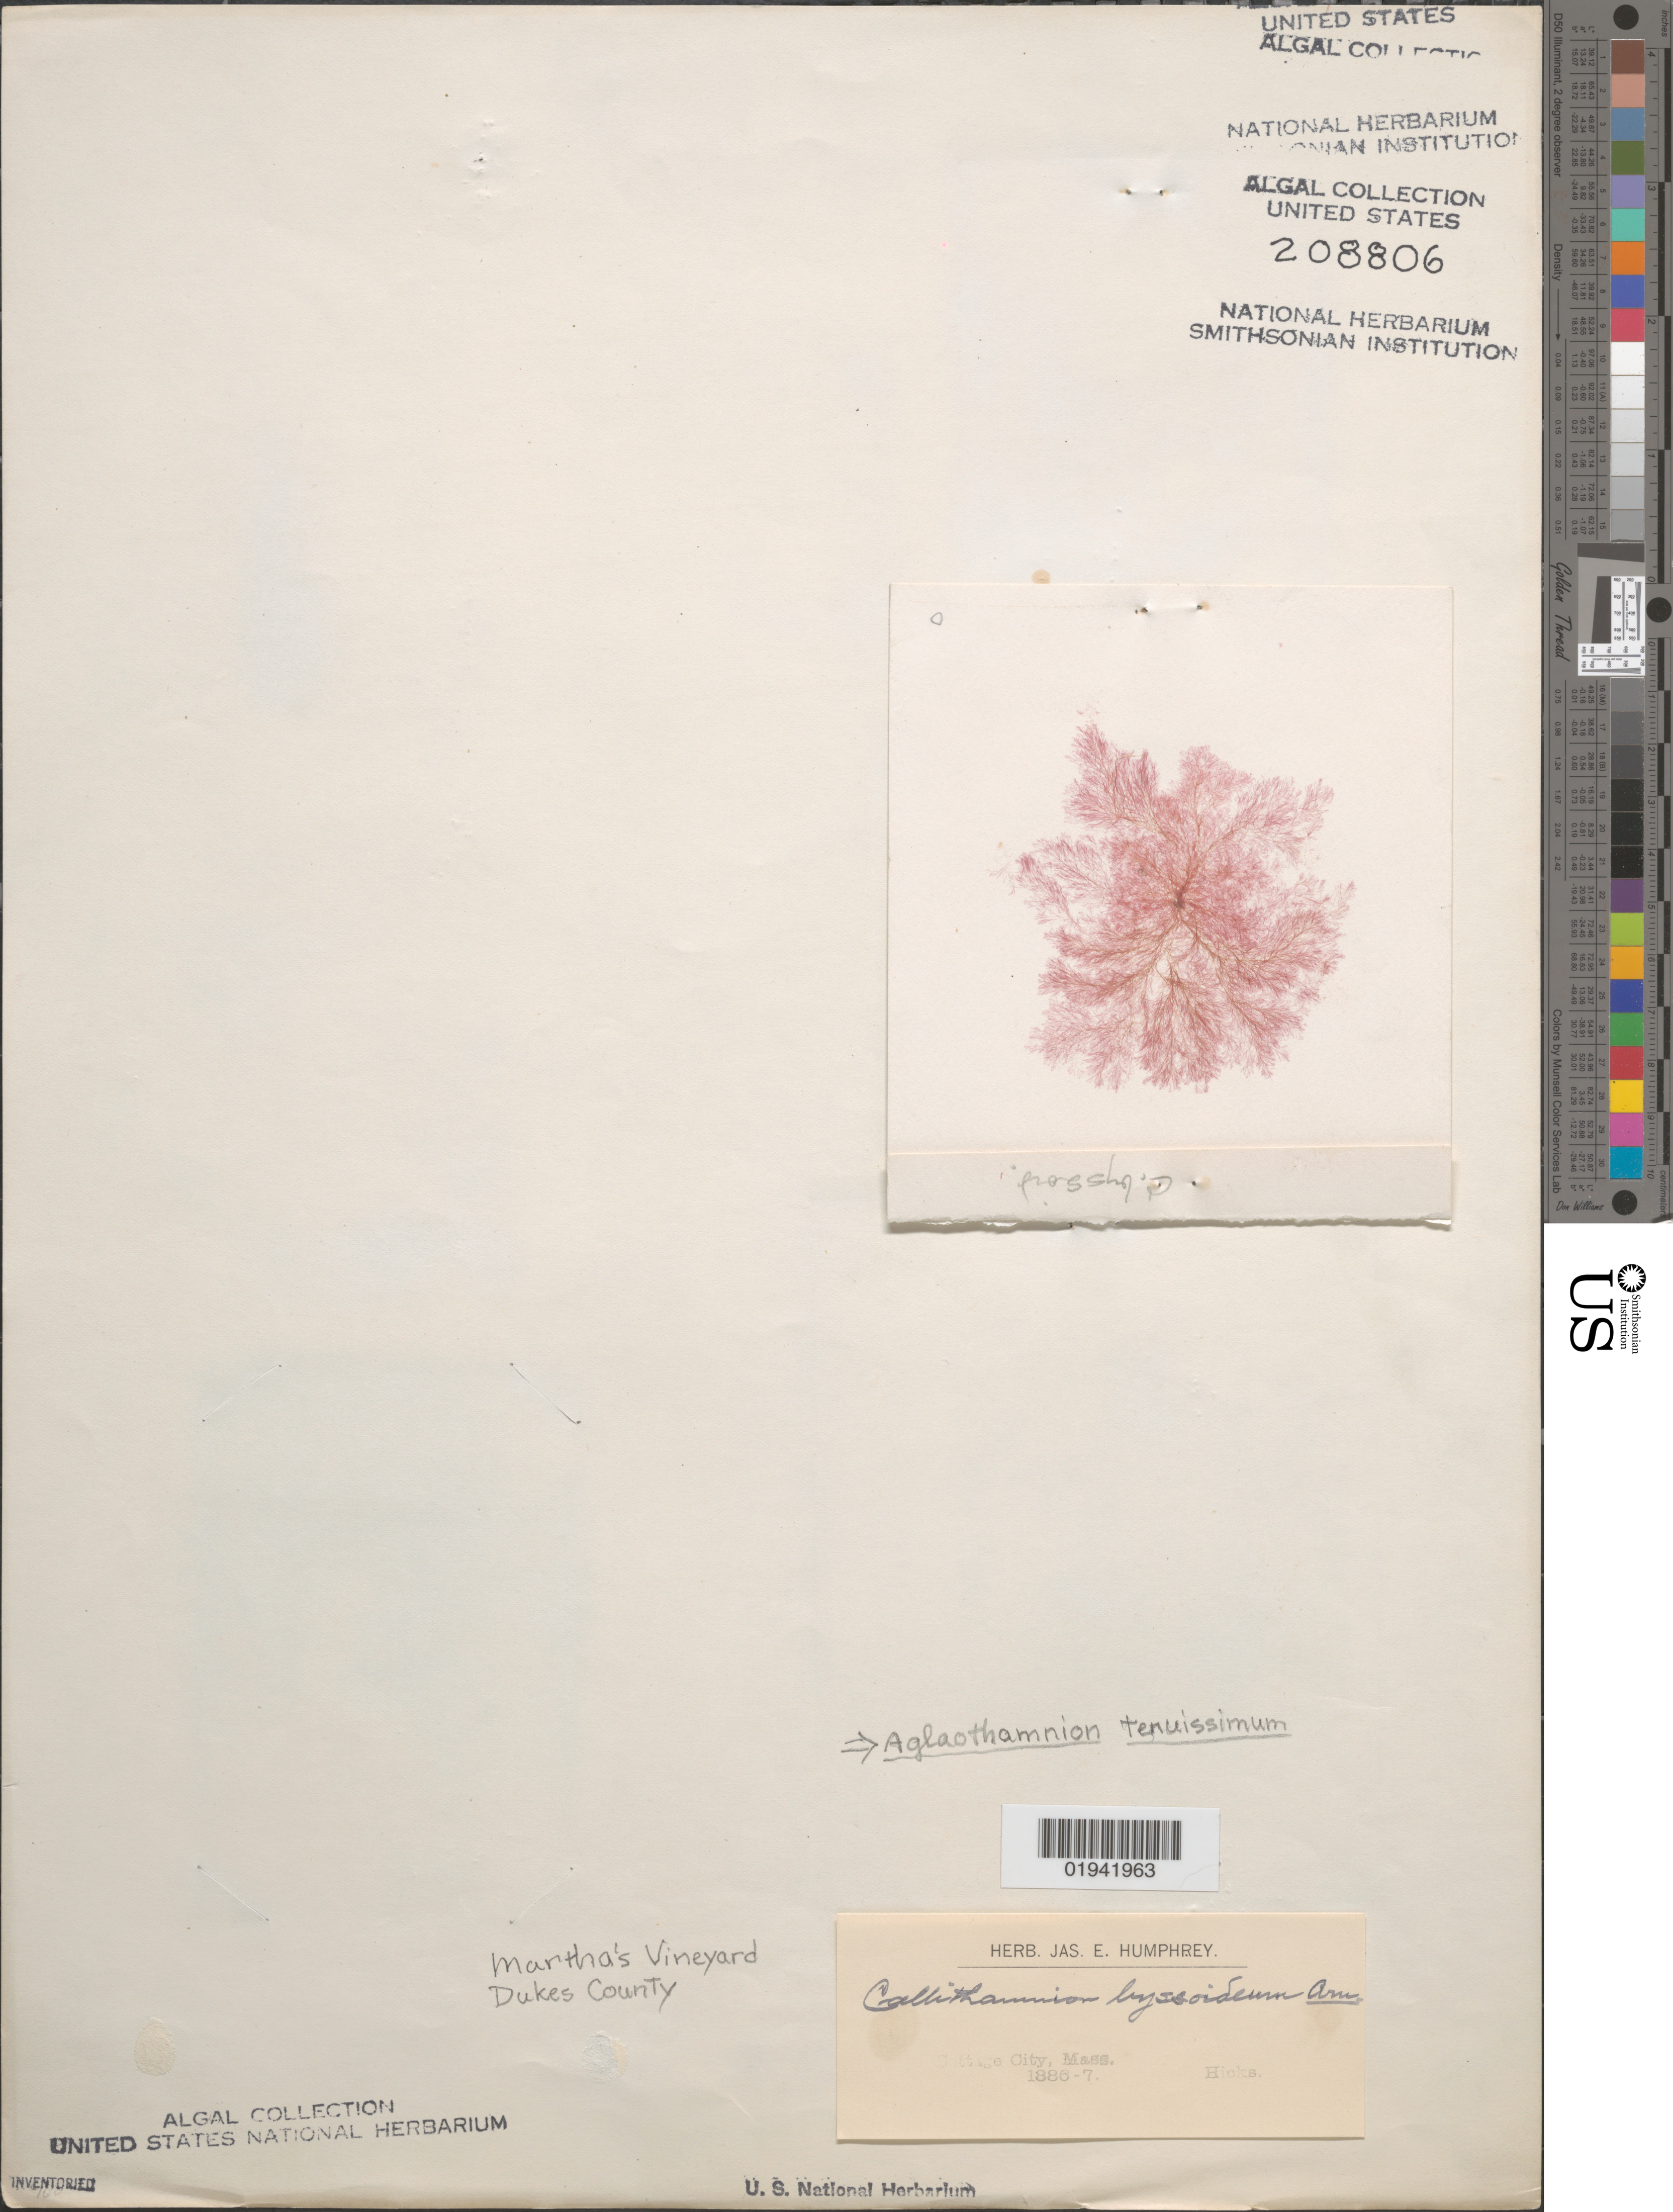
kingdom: Plantae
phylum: Rhodophyta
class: Florideophyceae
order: Ceramiales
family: Callithamniaceae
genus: Aglaothamnion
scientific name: Aglaothamnion tenuissimum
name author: (Bonnem.) Feldm.-Maz.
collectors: -. Hicks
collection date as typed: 1886 to -- --- 1887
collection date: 1886/1887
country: United States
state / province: Massachusetts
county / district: Dukes County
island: Martha's Vineyard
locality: Cottage City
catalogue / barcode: US 208806